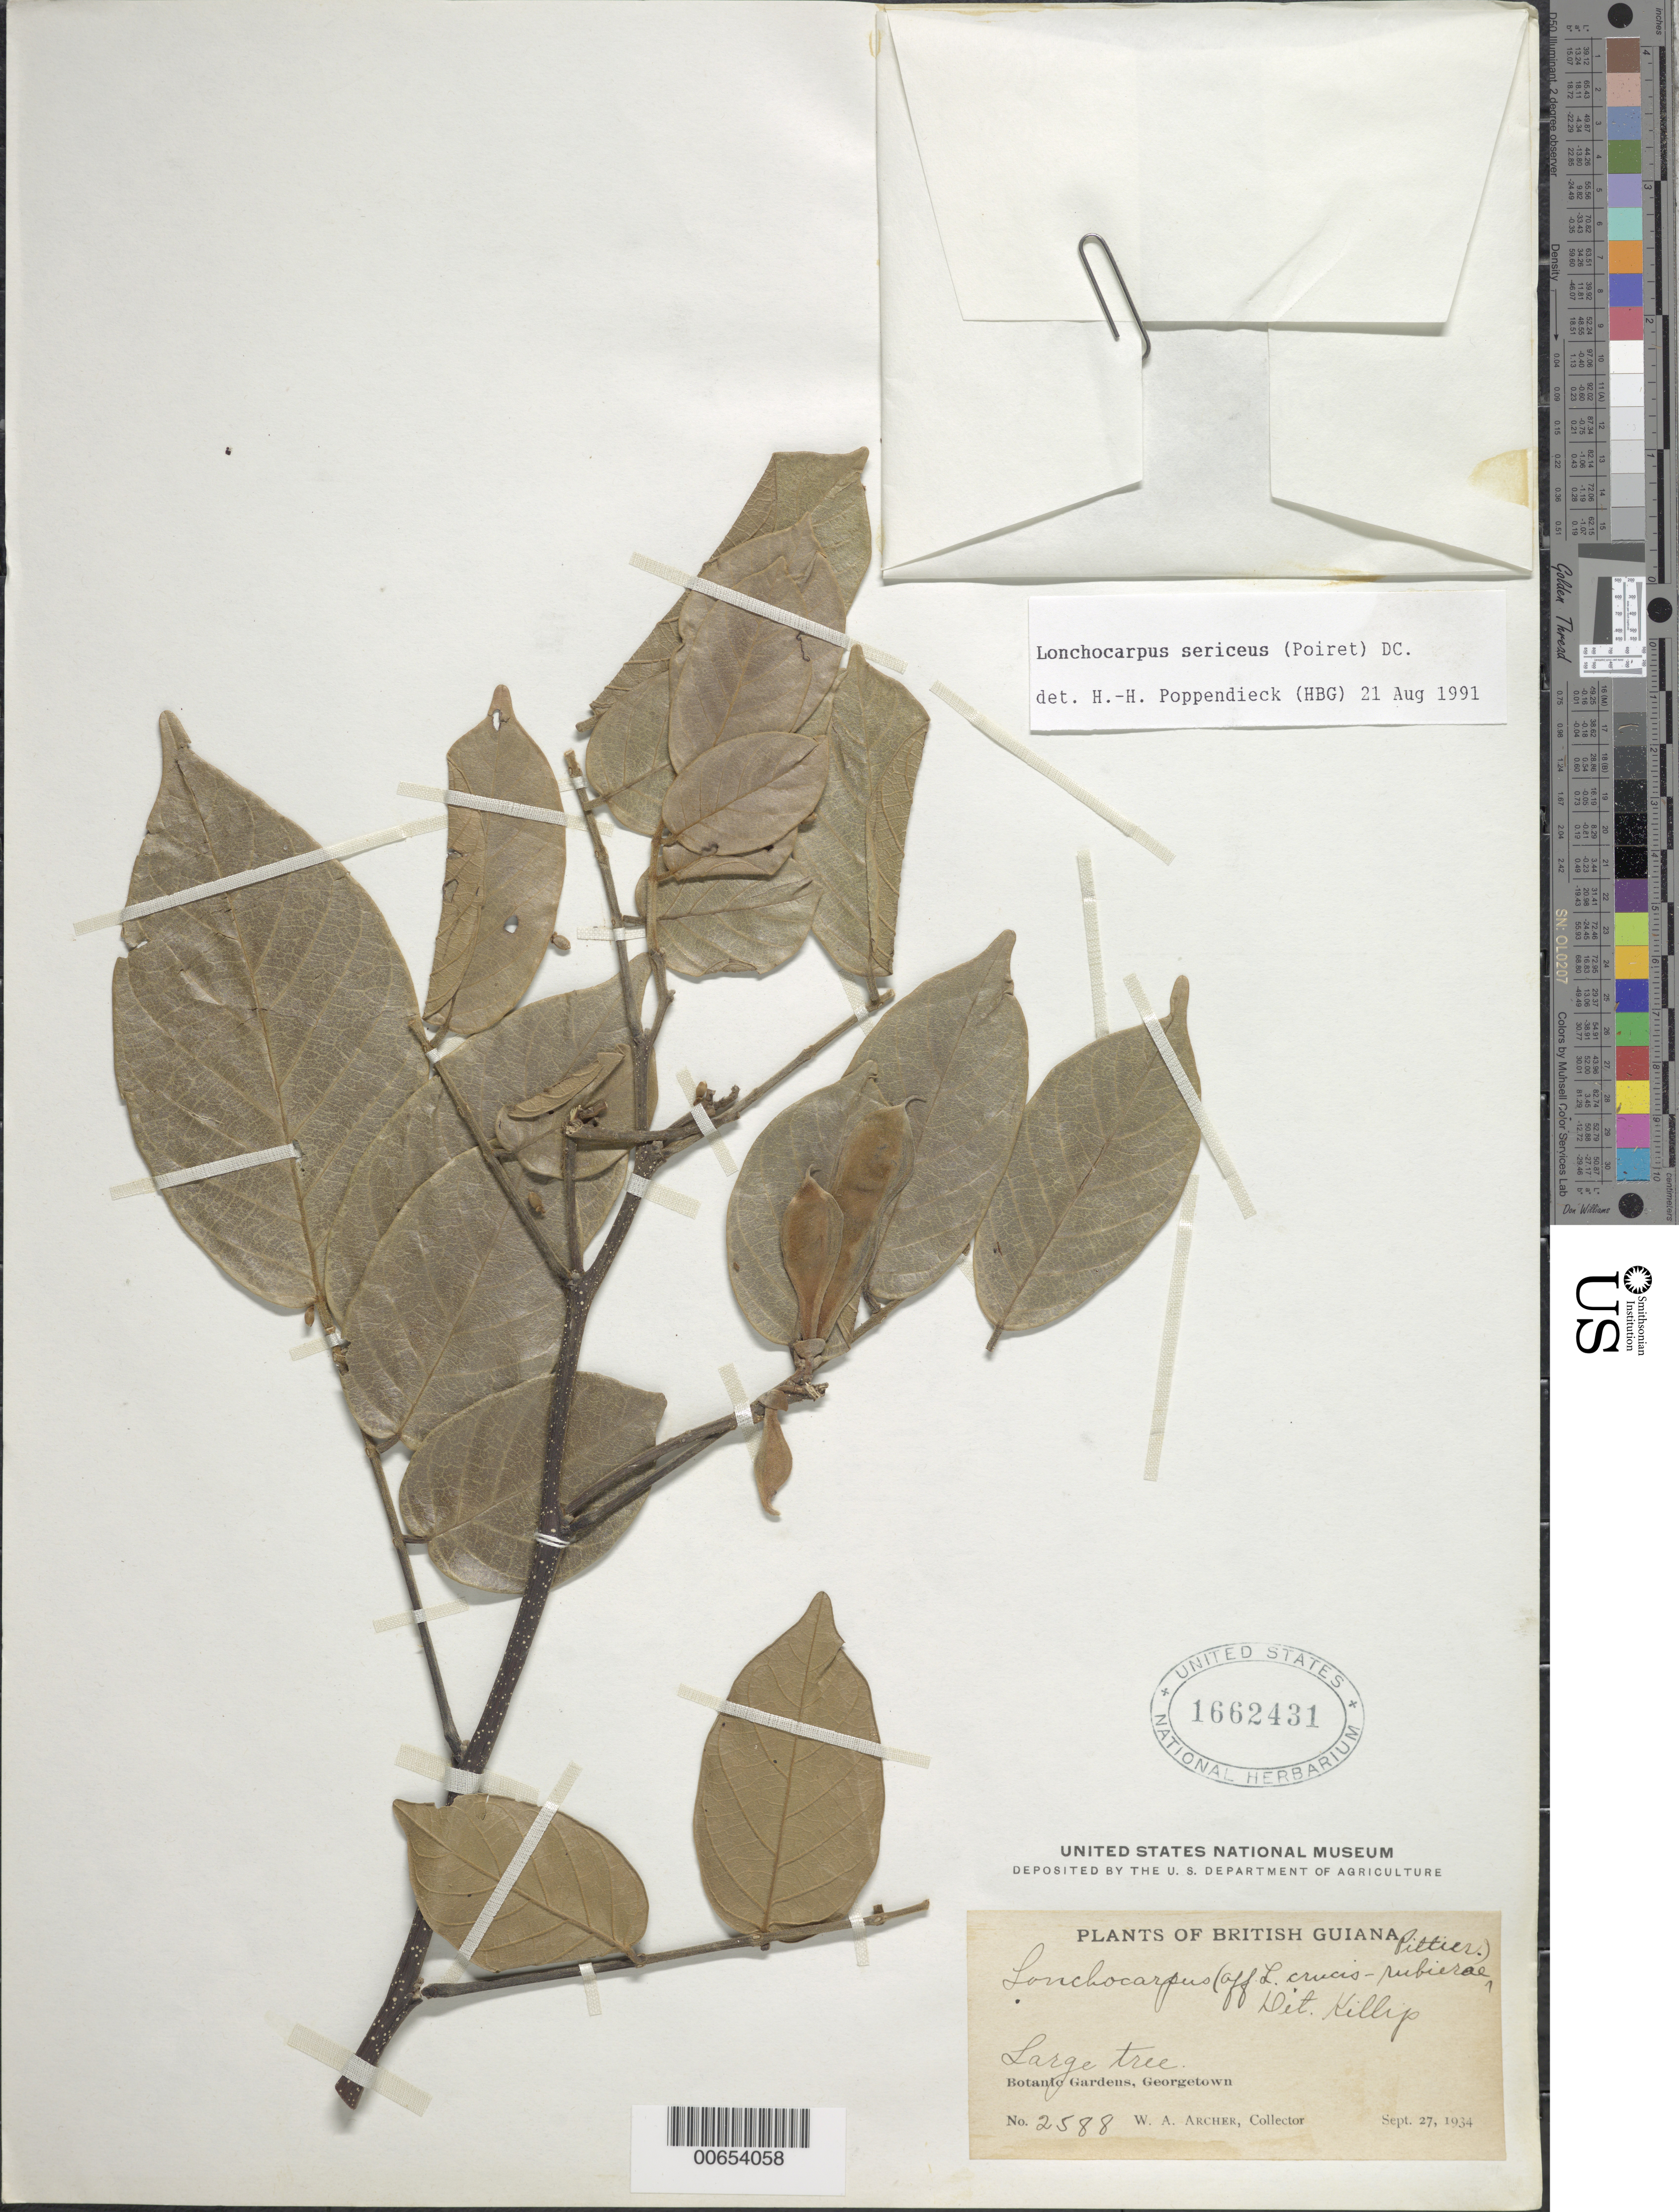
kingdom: Plantae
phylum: Tracheophyta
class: Magnoliopsida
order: Fabales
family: Fabaceae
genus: Lonchocarpus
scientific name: Lonchocarpus sericeus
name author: (Poir.) Kunth ex DC.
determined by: Poppendieck, H.-H., (HBG), Institut fur Allgemeine Botanik und Botanischer Garten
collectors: W. A. Archer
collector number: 2588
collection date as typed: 27-Sep-34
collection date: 1934-09-27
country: Guyana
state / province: Demerara-Mahaica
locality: Georgetown, Botanic Gardens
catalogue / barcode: US 1662431